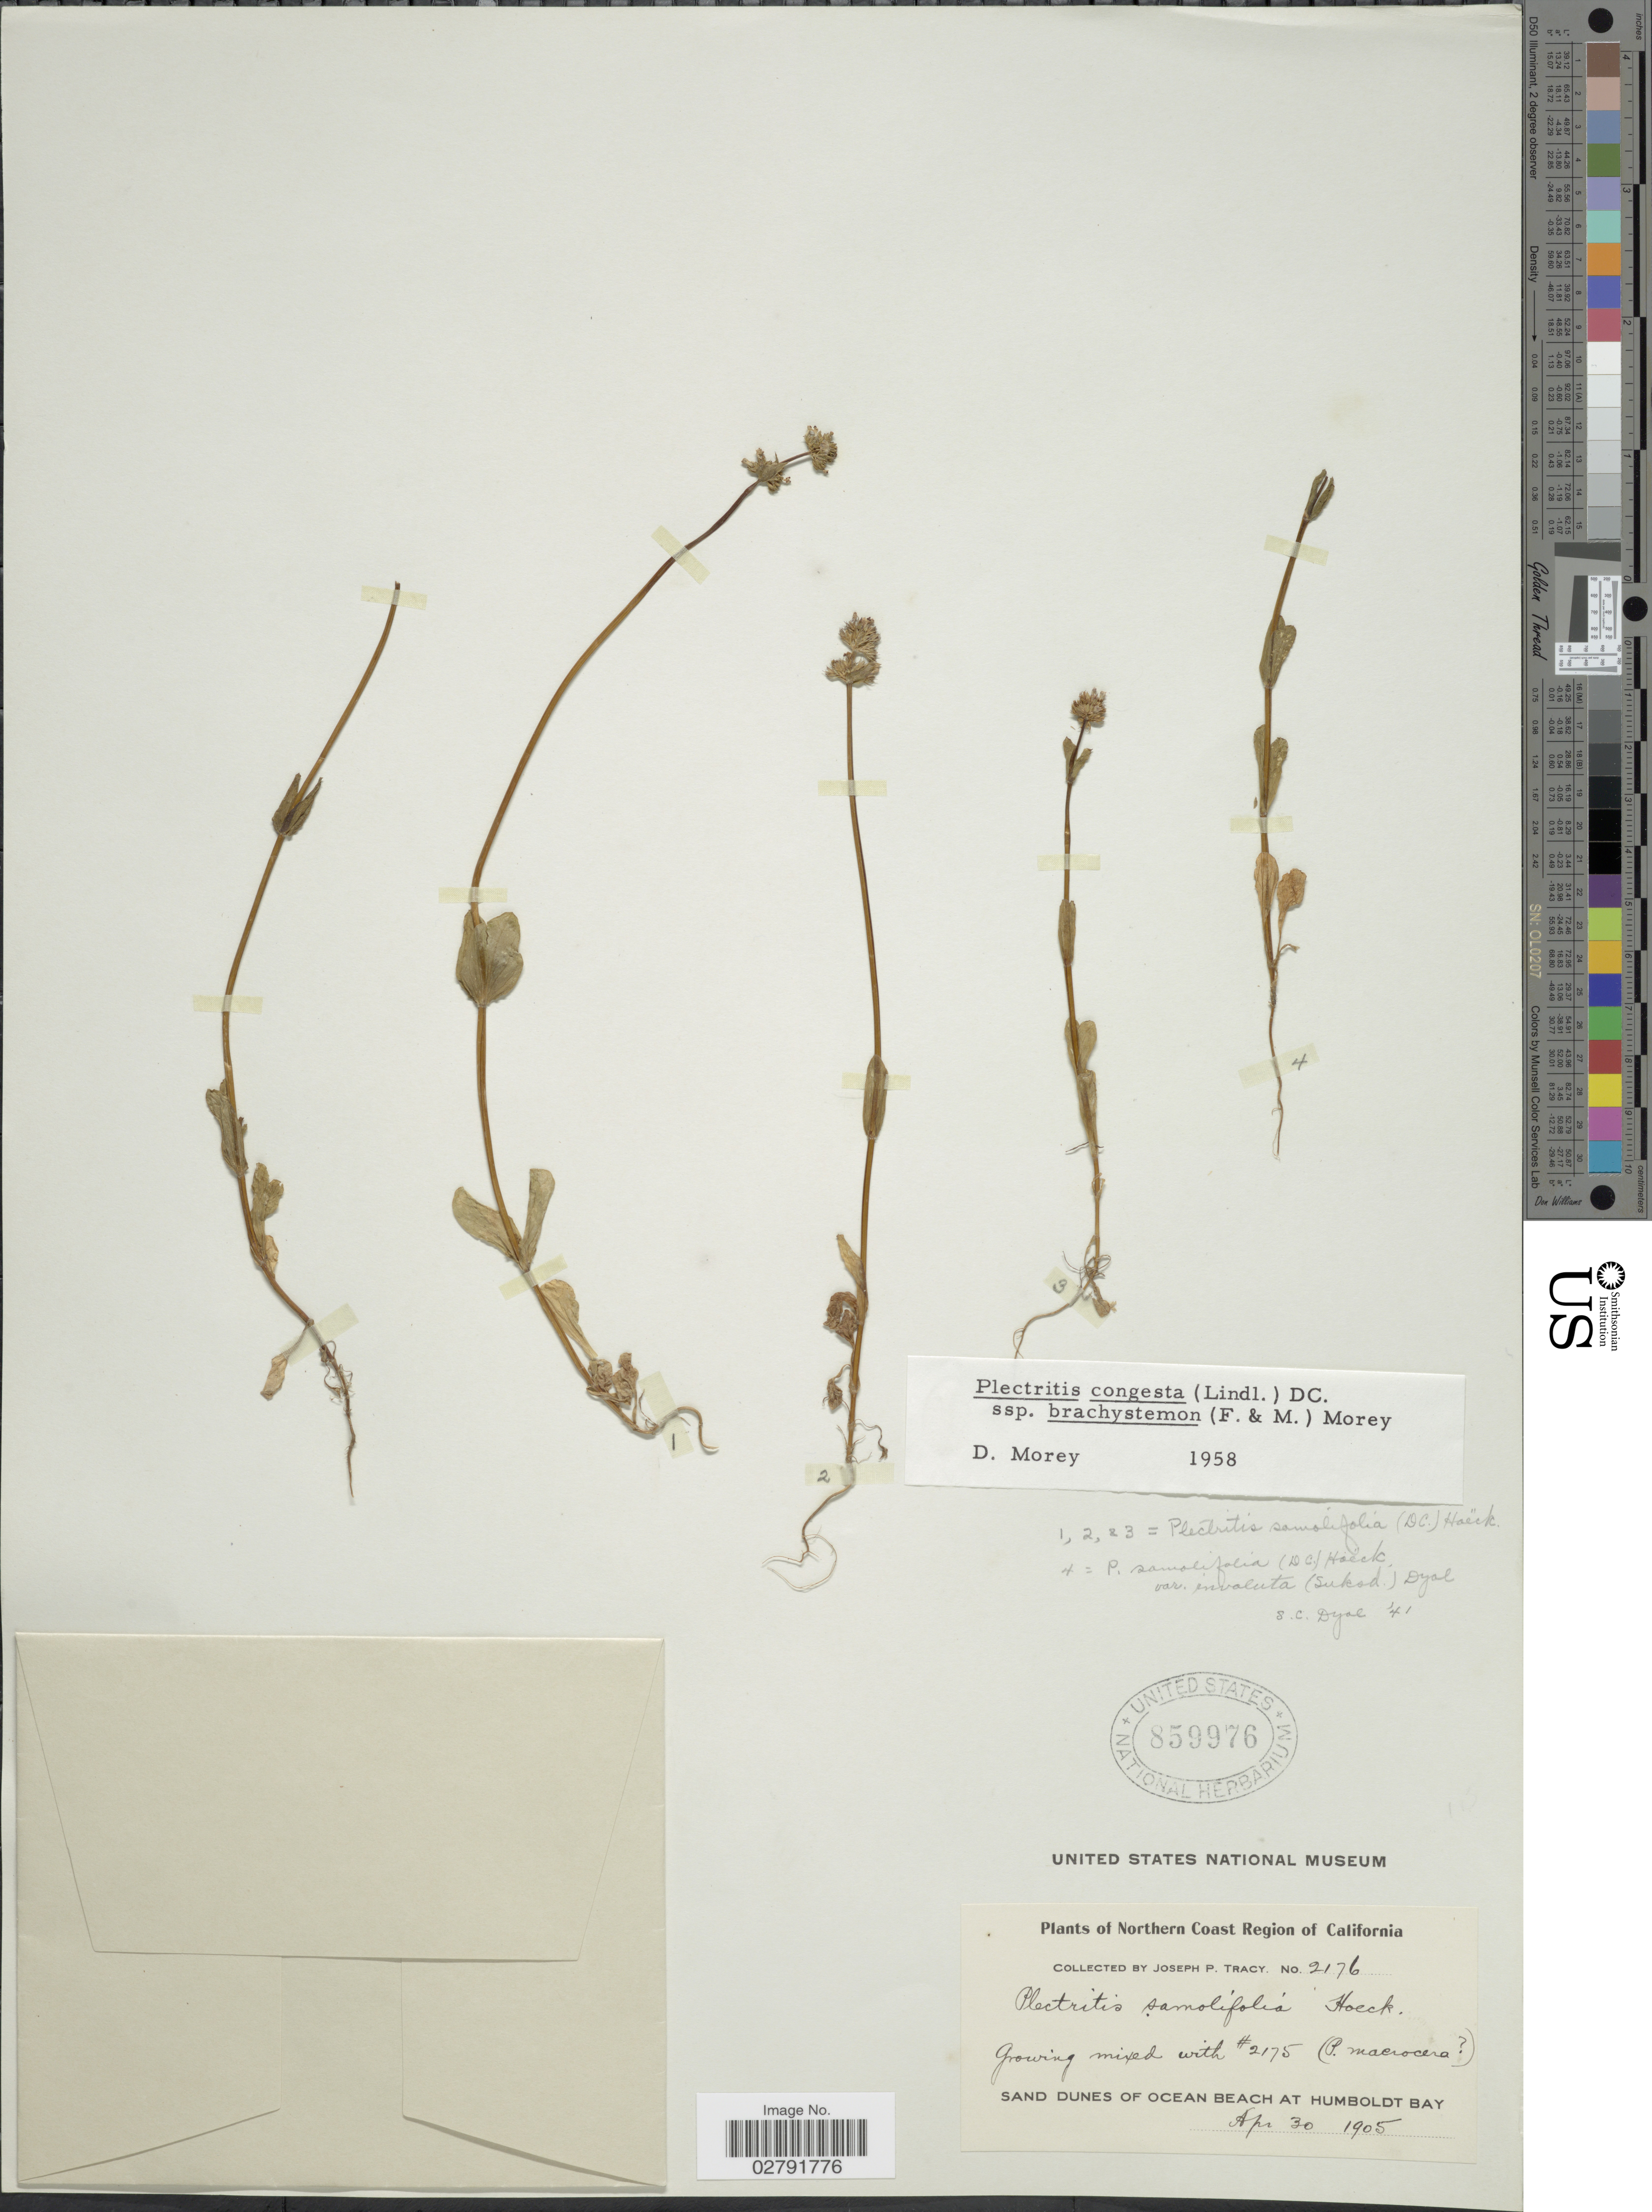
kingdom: Plantae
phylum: Tracheophyta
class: Magnoliopsida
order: Dipsacales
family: Caprifoliaceae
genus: Plectritis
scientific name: Plectritis congesta subsp. brachystemon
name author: (Fisch. & C.A. Mey.) Morey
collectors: J. Tracy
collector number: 2176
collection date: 1905-04-30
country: United States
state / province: California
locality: Northern Coast Region of California. Sand dunes of Ocean Beach at Humboldt Bay.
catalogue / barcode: US 859976